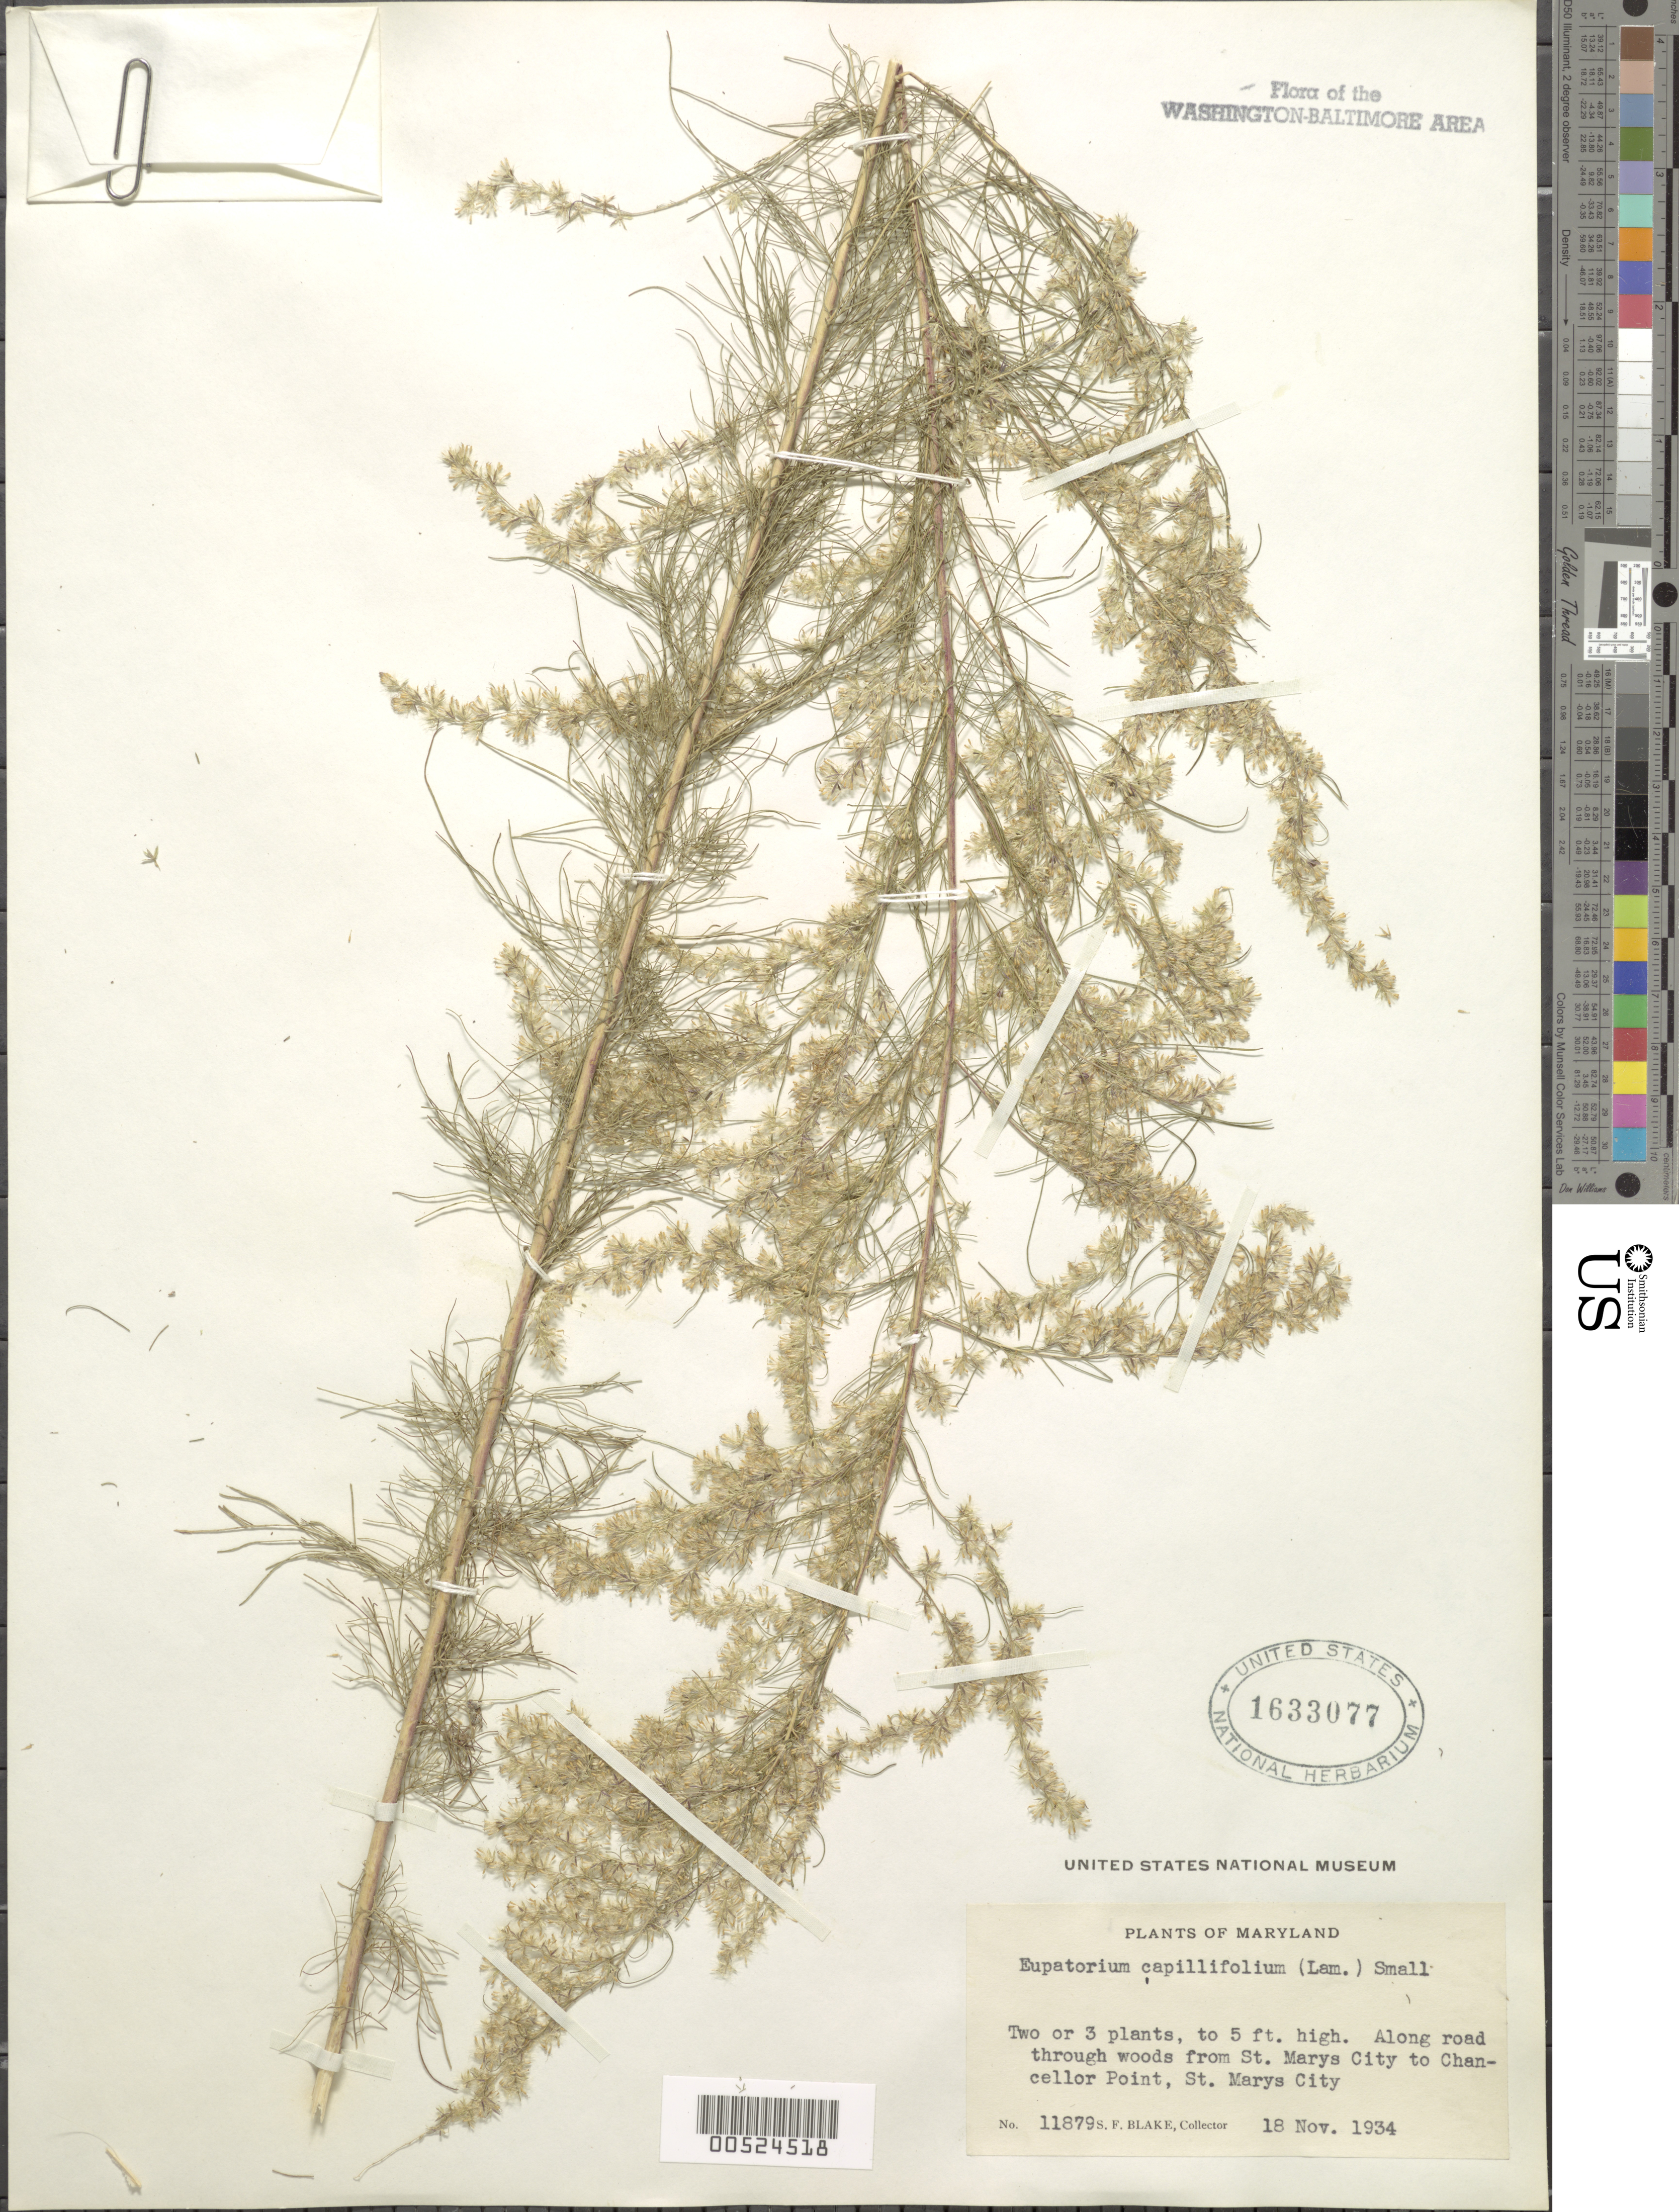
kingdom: Plantae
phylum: Tracheophyta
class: Magnoliopsida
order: Asterales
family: Asteraceae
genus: Eupatorium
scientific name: Eupatorium capillifolium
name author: (Lam.) Small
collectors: S. Blake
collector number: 11879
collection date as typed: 18 Nov 1934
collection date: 1934-11-18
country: United States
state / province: Maryland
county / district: St. Mary's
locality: St. Marys City to Chancellor Point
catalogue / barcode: US 1633077